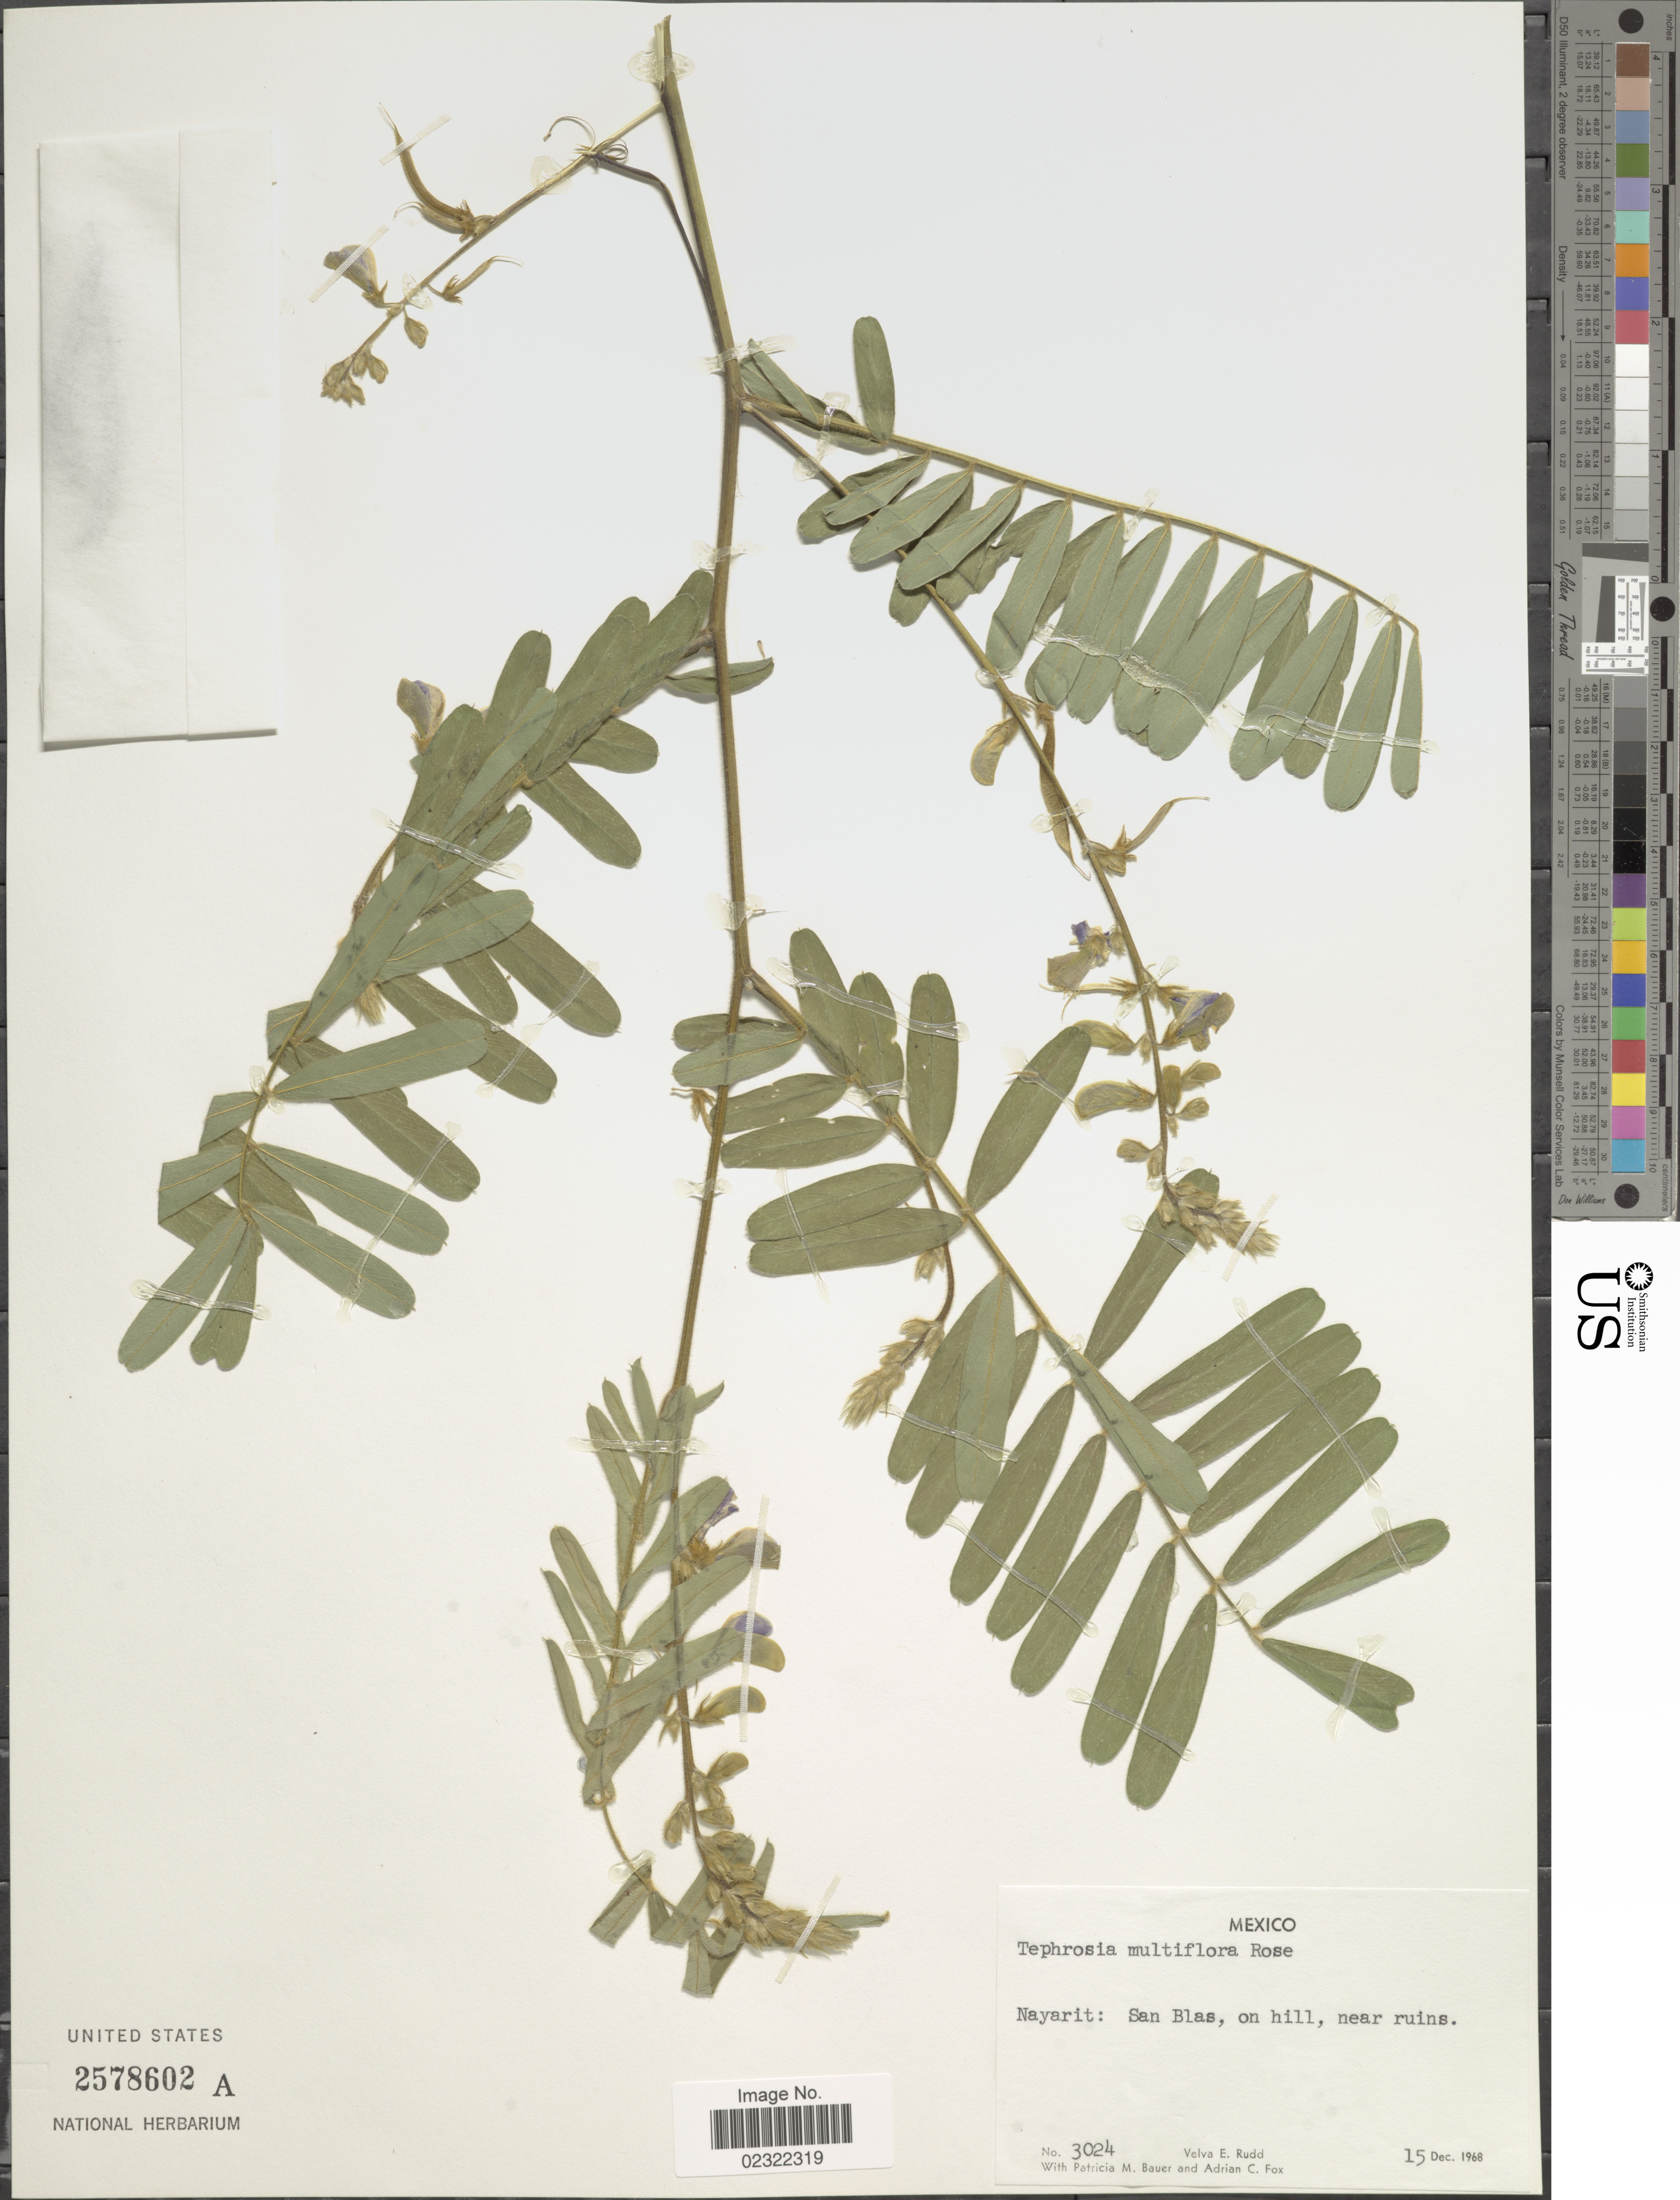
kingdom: Plantae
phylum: Tracheophyta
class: Magnoliopsida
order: Fabales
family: Fabaceae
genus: Tephrosia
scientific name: Tephrosia multifolia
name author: Rose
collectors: V. E. Rudd, P. Bauer & A. Fox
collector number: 3024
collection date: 1968-12-15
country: Mexico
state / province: Nayarit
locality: Nayarit: San Blas, on hill, near ruins.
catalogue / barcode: US 2578602A